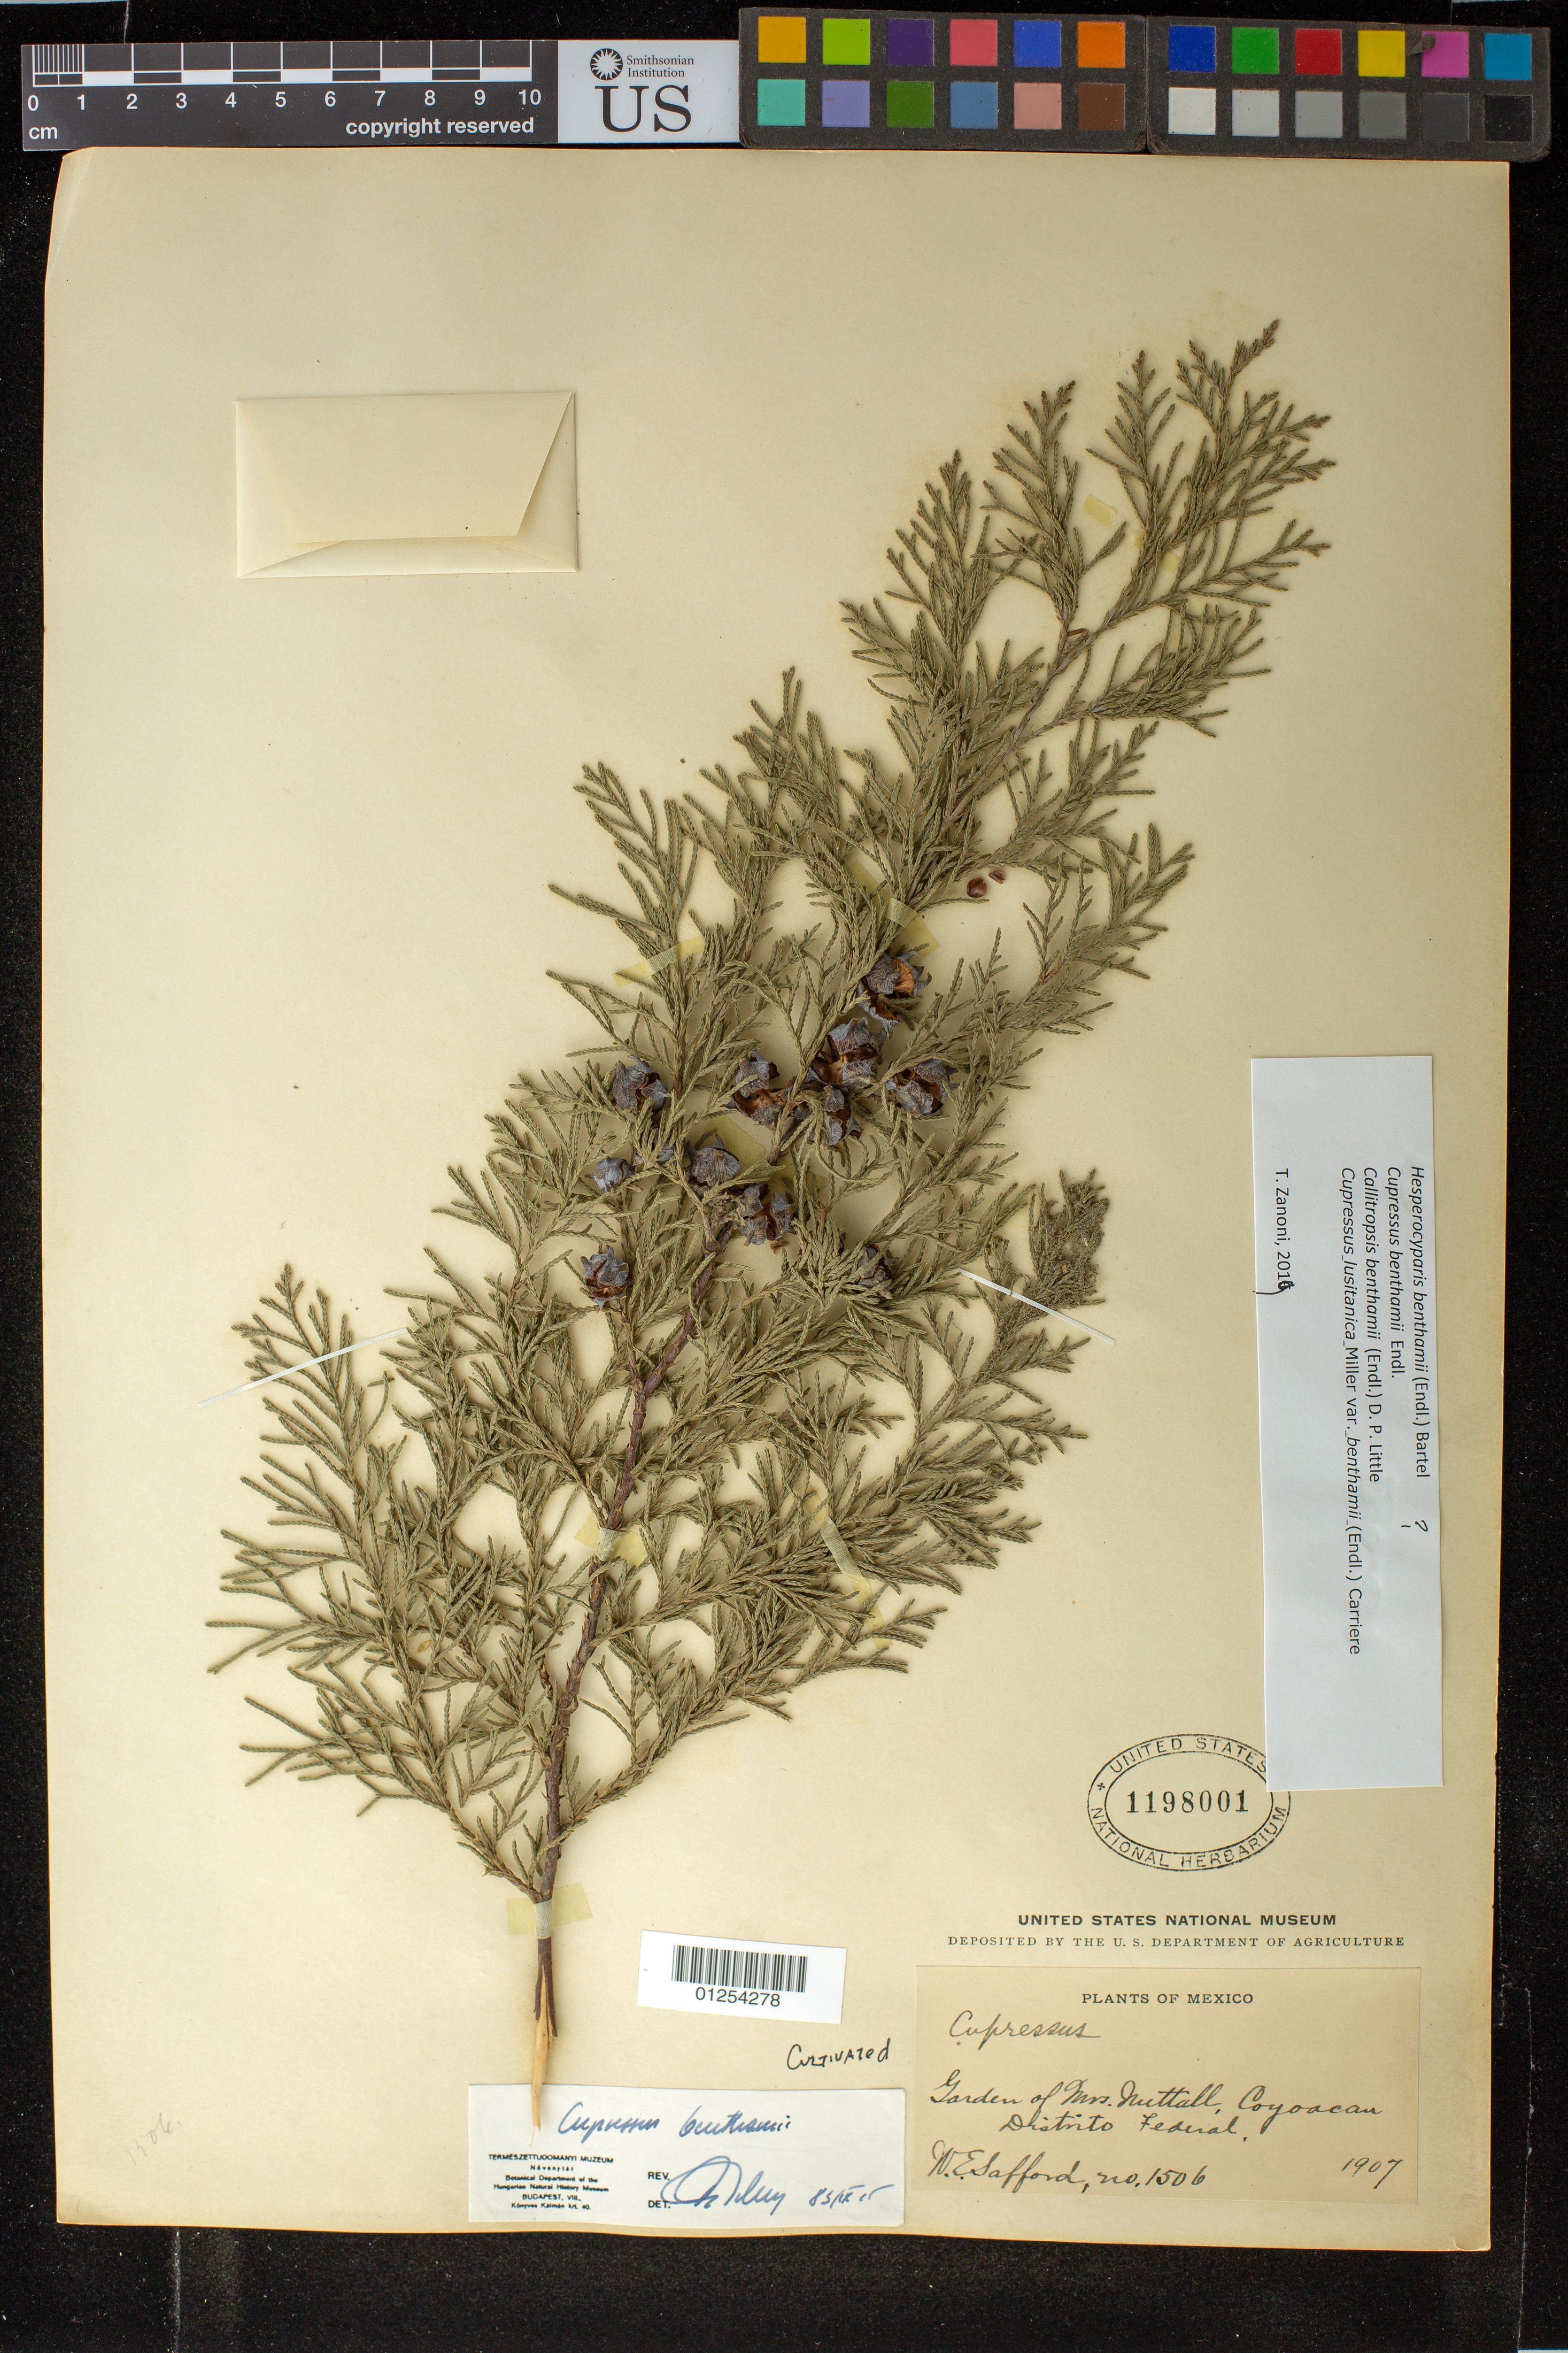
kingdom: Plantae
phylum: Tracheophyta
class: Pinopsida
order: Pinales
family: Cupressaceae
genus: Hesperocyparis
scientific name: Hesperocyparis benthamii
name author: (Endl.) Bartel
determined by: Zanoni, T. A., (NY), New York Botanical Garden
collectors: W. E. Safford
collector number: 1907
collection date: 1907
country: Mexico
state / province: México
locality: Garden of Mrs. Nuttall, Coyoacan Distrito Federal.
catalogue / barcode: US 1198001